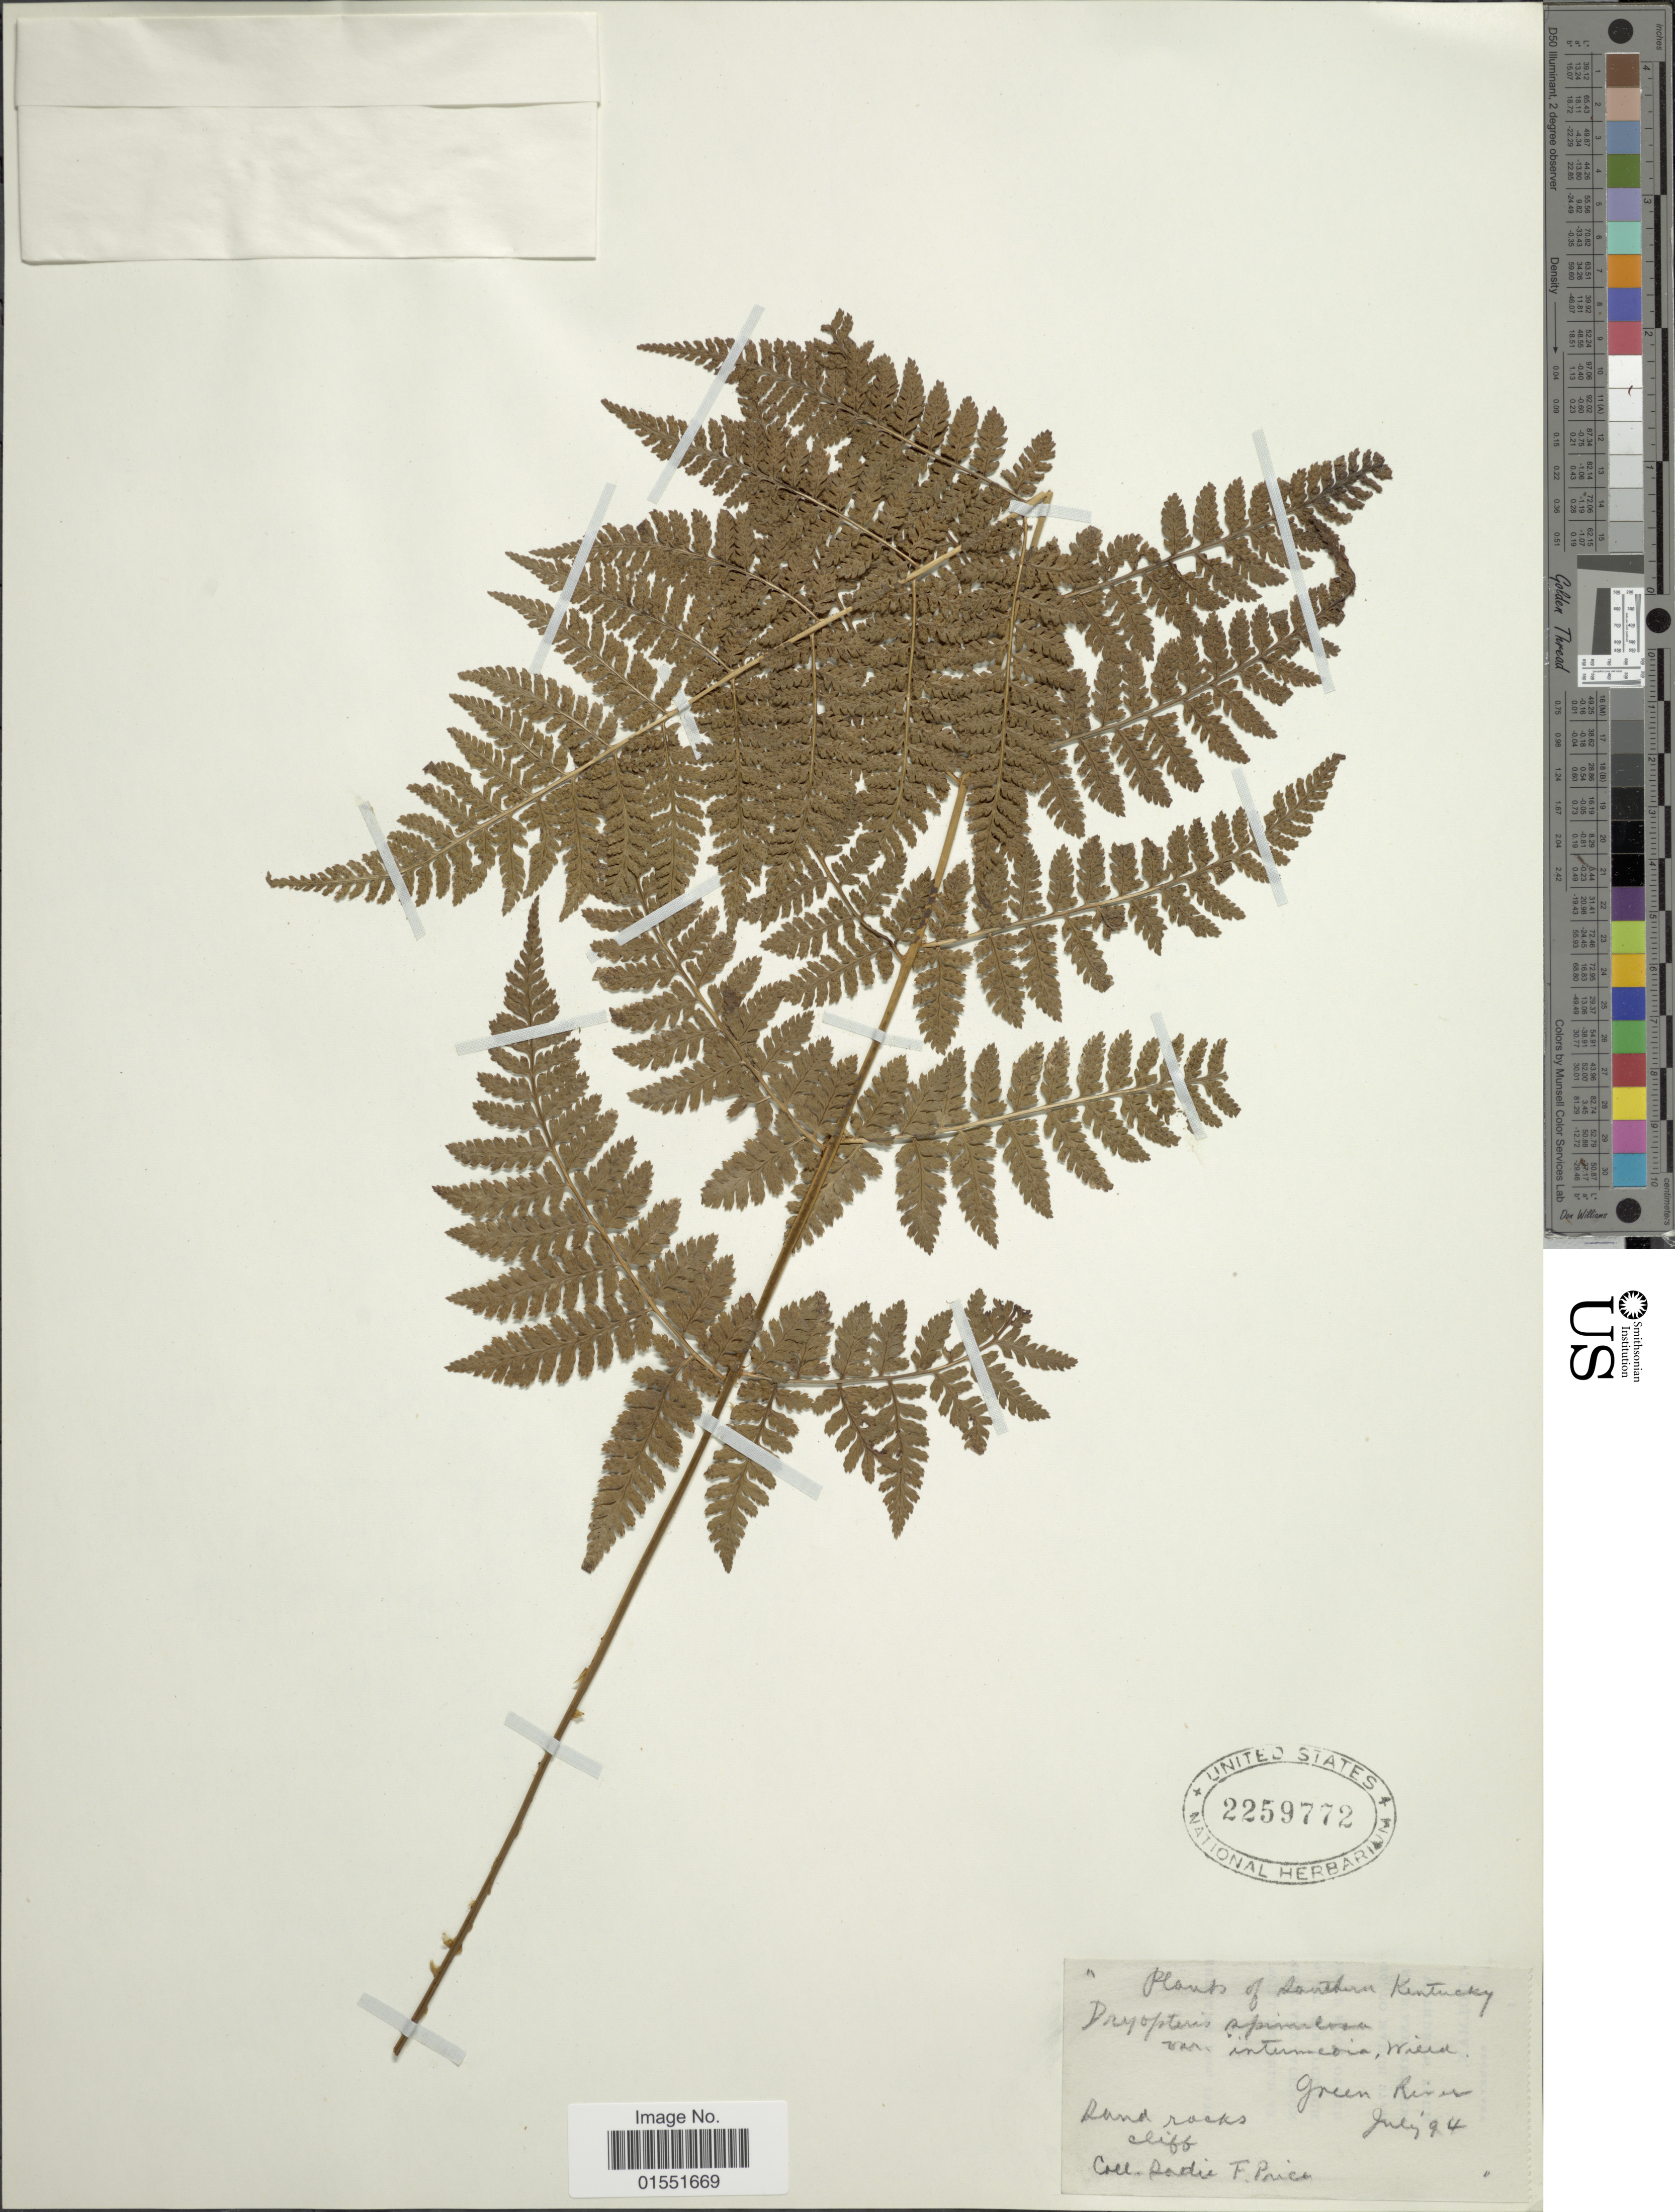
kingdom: Plantae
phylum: Tracheophyta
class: Polypodiopsida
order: Polypodiales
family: Dryopteridaceae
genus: Dryopteris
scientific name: Dryopteris intermedia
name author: (Muhl.) A. Gray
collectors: S. Price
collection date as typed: Transcribed d/m/y: /7/94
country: United States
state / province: Kentucky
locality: Southern Kentucky. Green River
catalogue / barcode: US 2259772